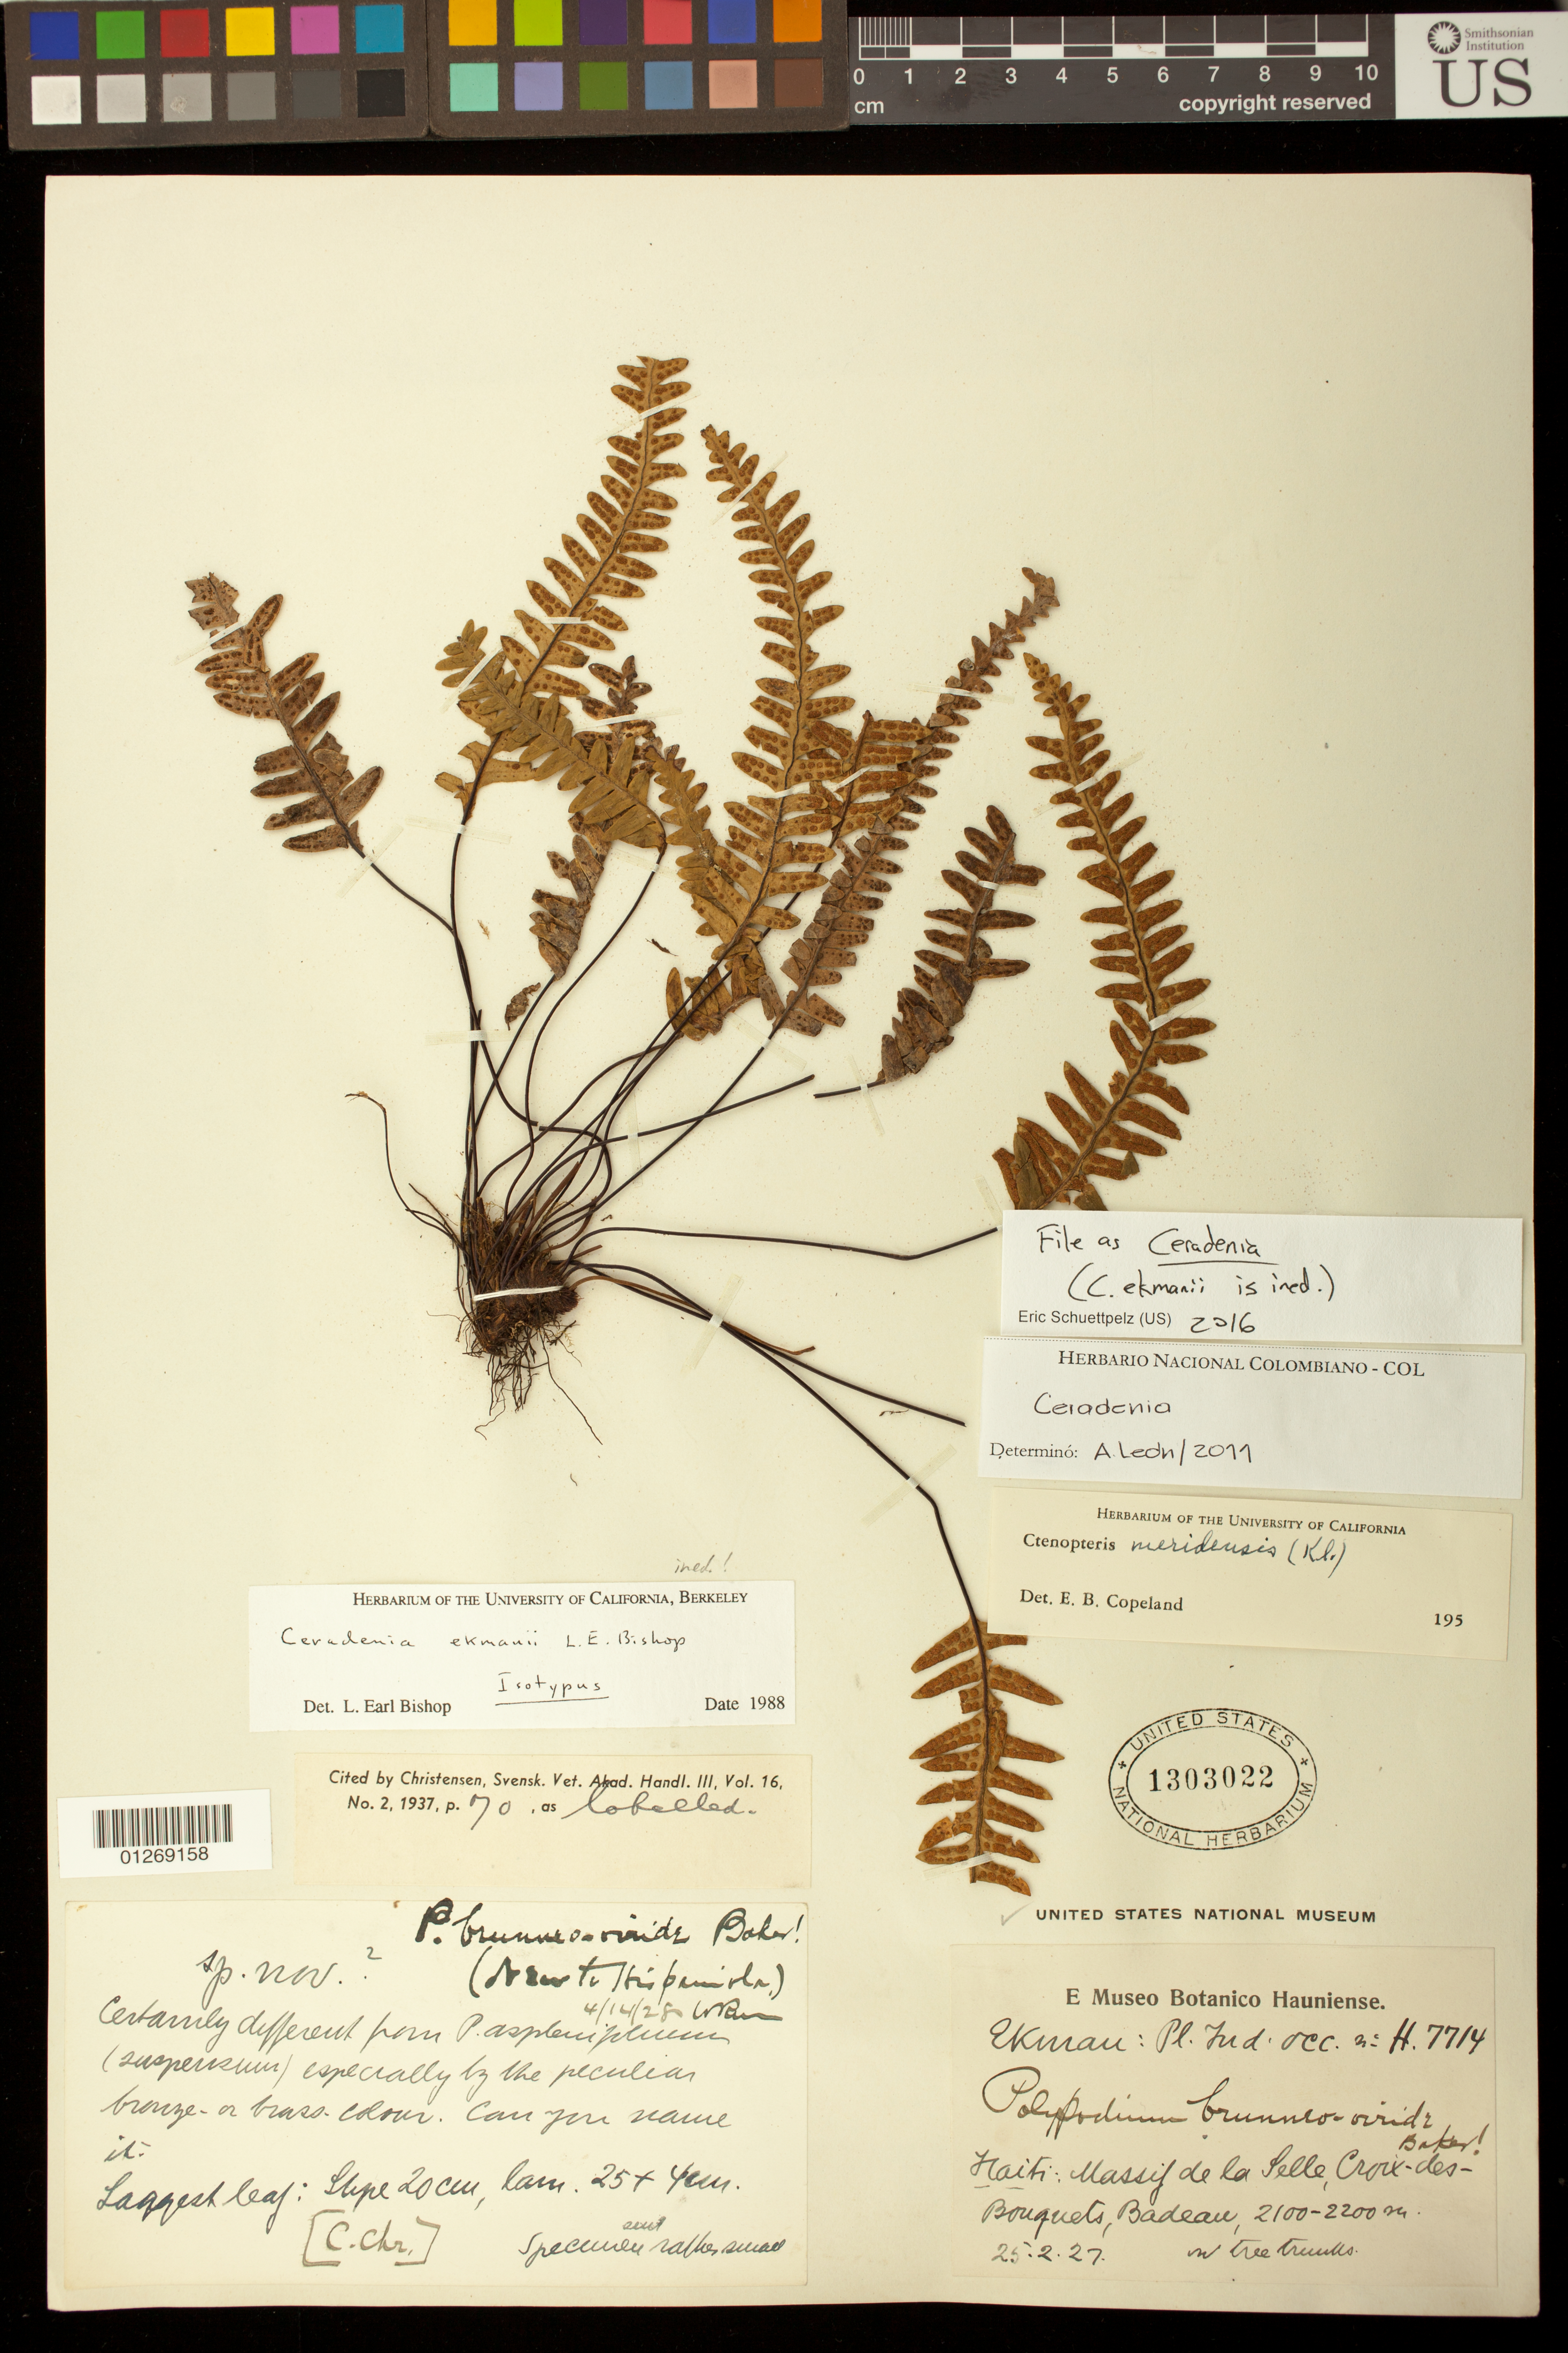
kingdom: Plantae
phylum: Tracheophyta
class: Polypodiopsida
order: Polypodiales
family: Polypodiaceae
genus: Ceradenia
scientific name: Ceradenia sp.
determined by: León-Parra, A.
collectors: E. L. Ekman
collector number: H 7714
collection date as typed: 25 Feb 1927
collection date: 1927-02-25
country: Haiti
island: Hispaniola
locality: Massif de la Selle, Croix-des-Bouquets, Morne Badeau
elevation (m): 2100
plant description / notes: Specimen annotated by L.E. Bishop (1988) as isotype of Ceradenia ekmanii L.E. Bishop [ined. name apparently never published]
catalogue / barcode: US 1303022